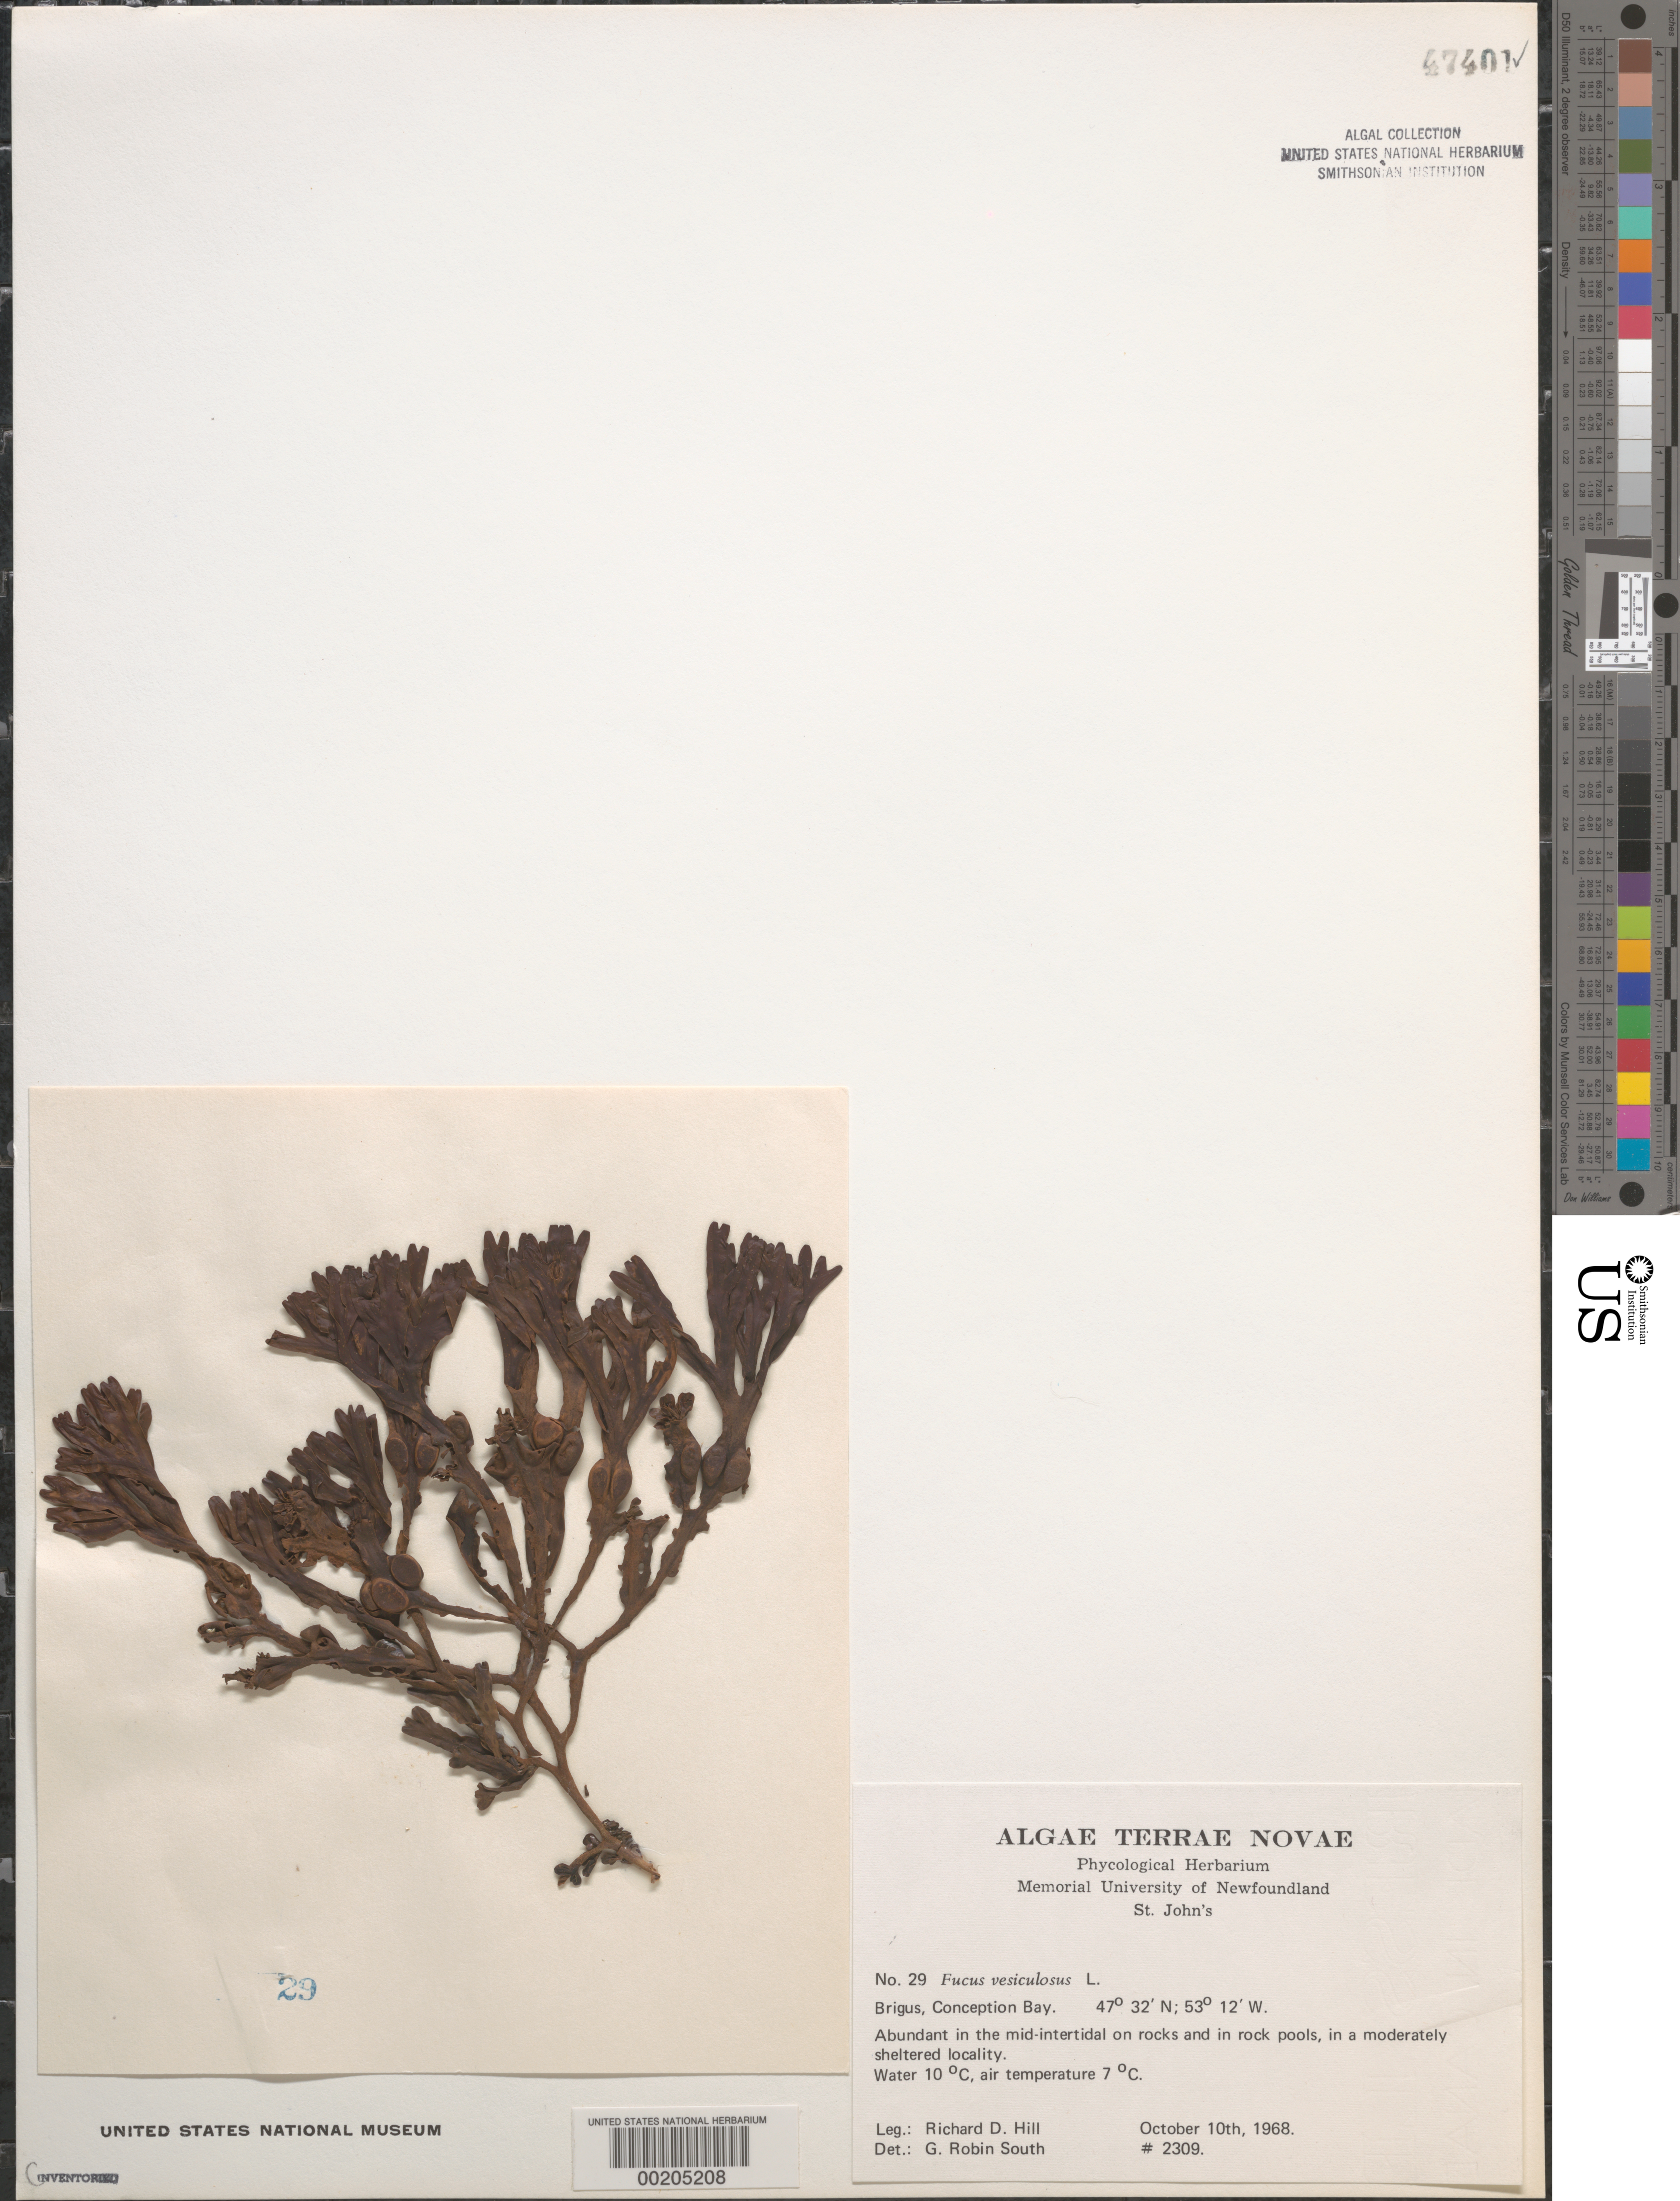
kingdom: Chromista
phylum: Ochrophyta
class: Phaeophyceae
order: Fucales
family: Fucaceae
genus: Fucus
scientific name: Fucus vesiculosus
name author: L.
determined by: South, G. R.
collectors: R. D. Hill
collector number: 2309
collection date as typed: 10 Oct 1968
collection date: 1968-10-10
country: Canada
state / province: Newfoundland and Labrador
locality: Brigus, Conception Bay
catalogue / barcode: US 47401